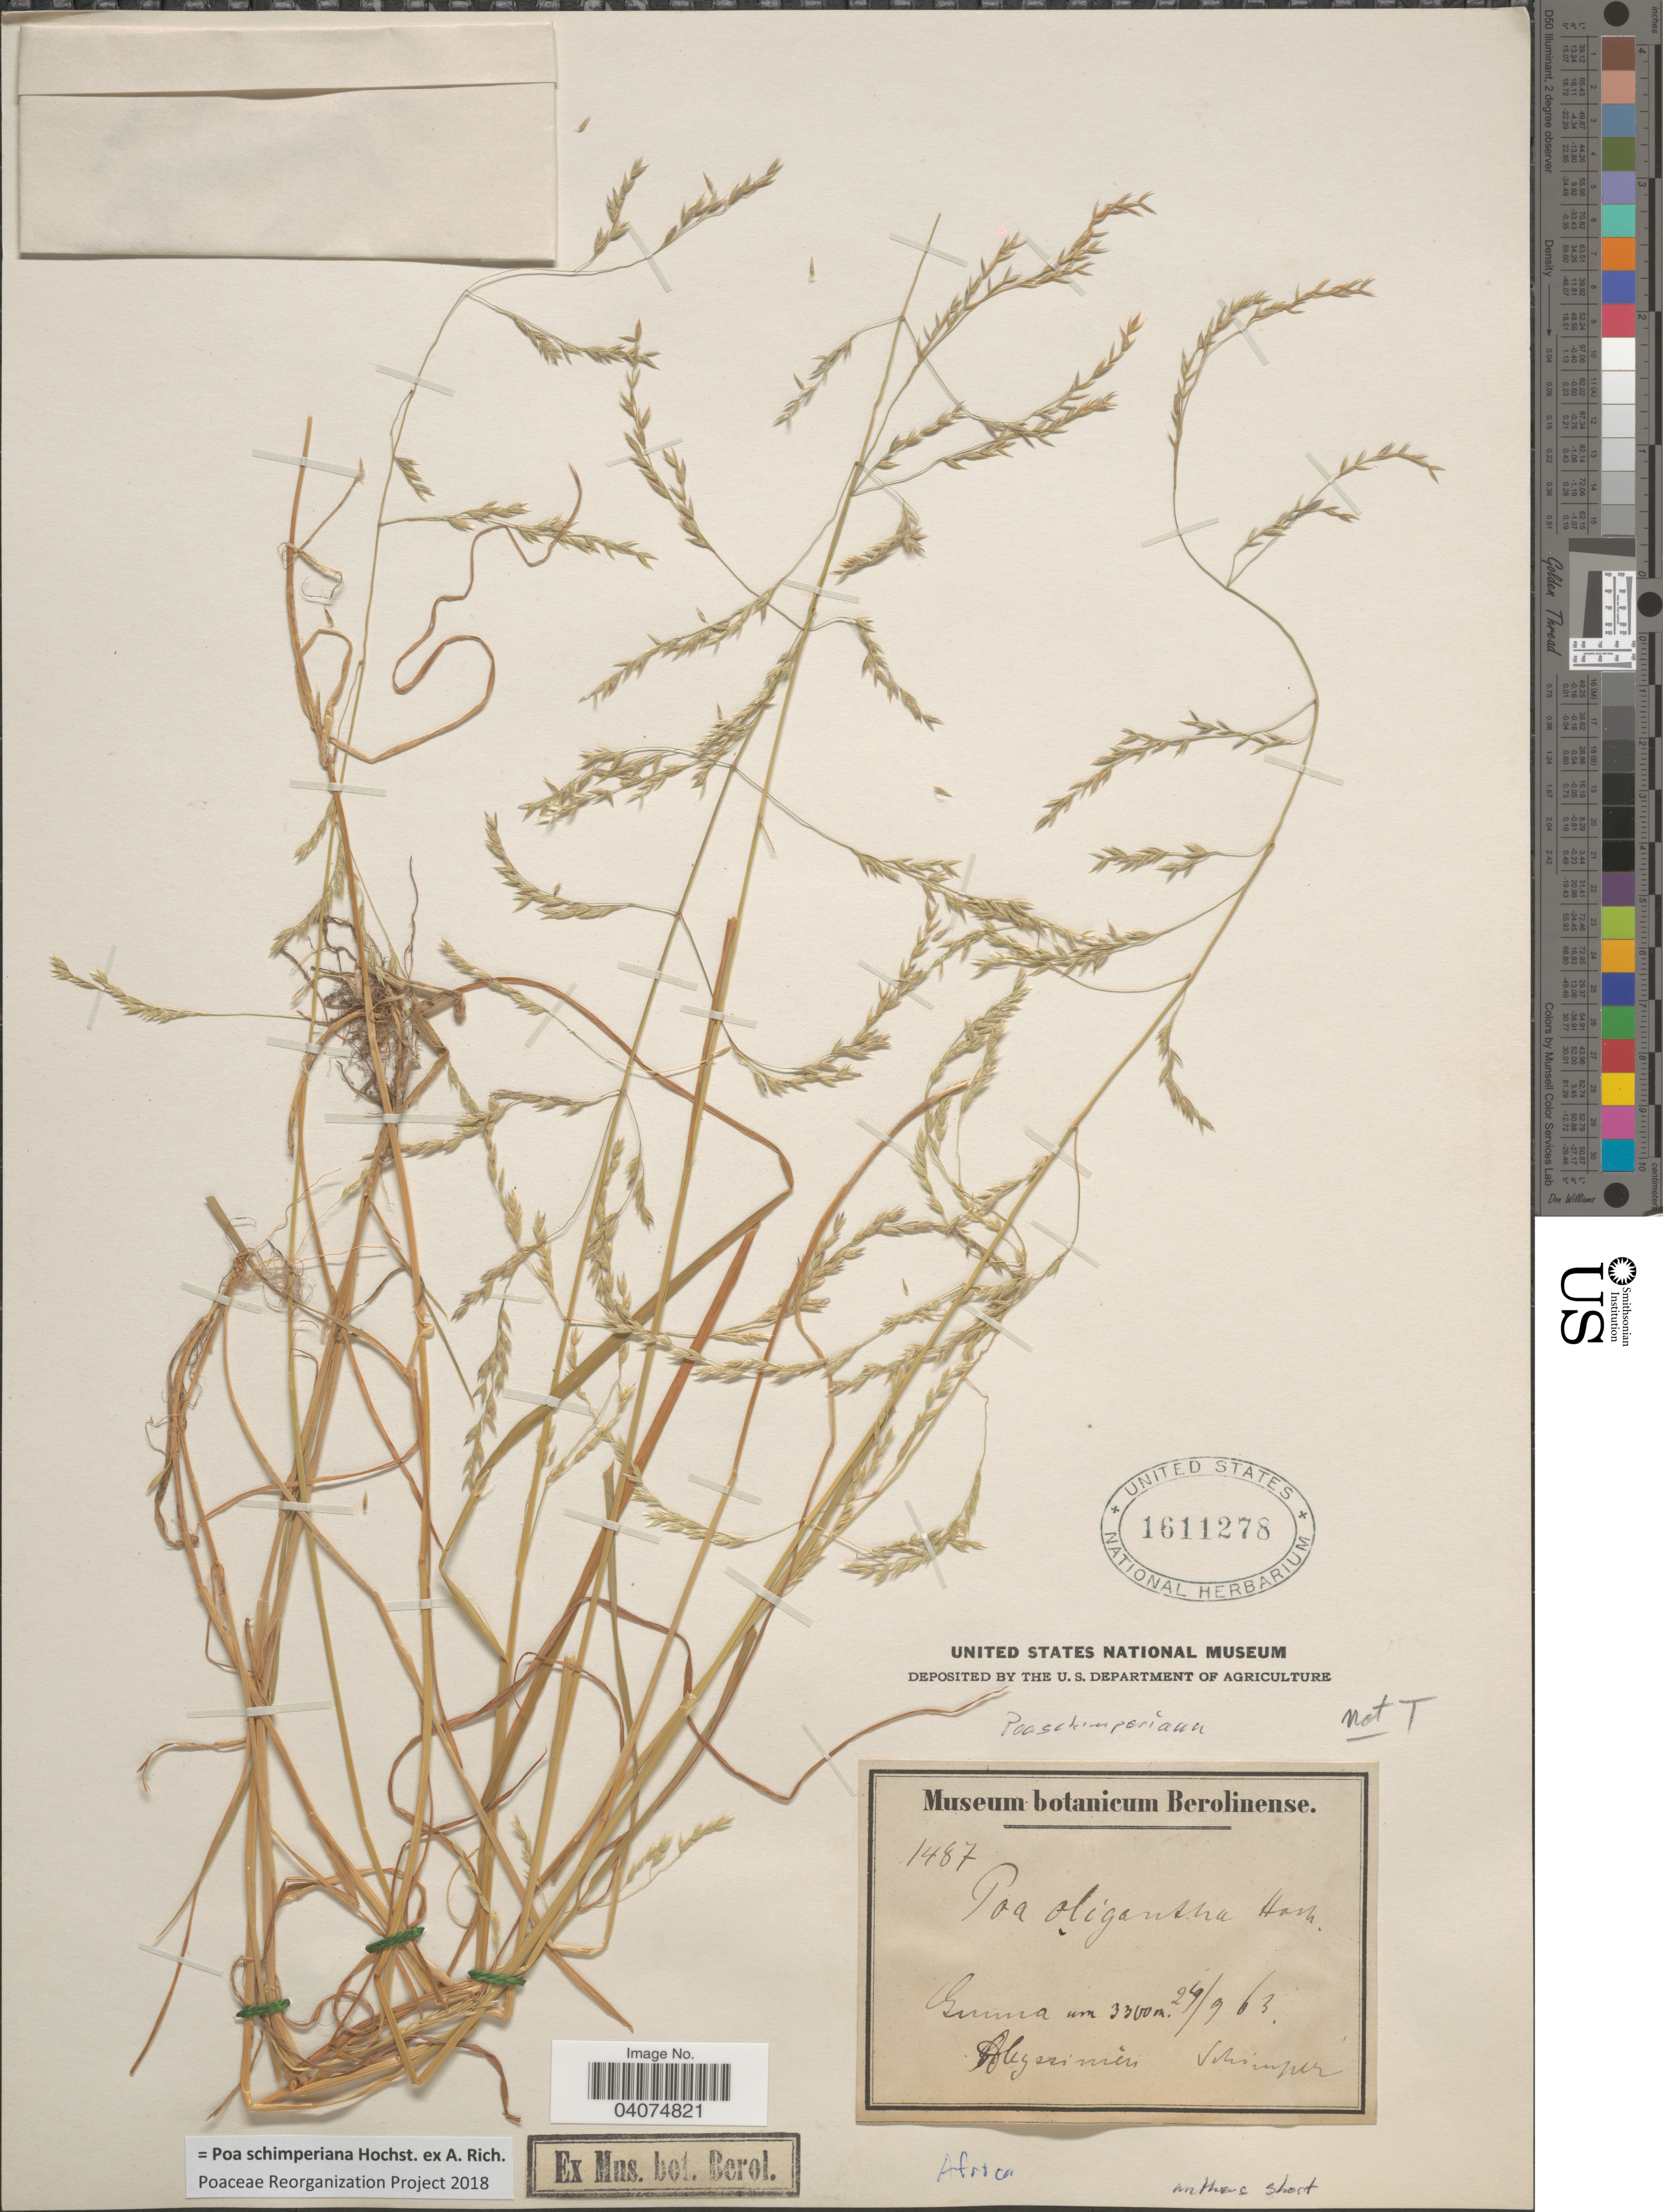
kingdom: Plantae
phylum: Tracheophyta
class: Liliopsida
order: Poales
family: Poaceae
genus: Poa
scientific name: Poa schimperiana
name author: Hochst. ex A. Rich.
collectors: -. Schimper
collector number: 1487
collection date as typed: Transcribed d/m/y: 24/9/63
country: Ethiopia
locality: Gunna. Abyssinia.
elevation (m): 3300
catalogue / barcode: US 1611278